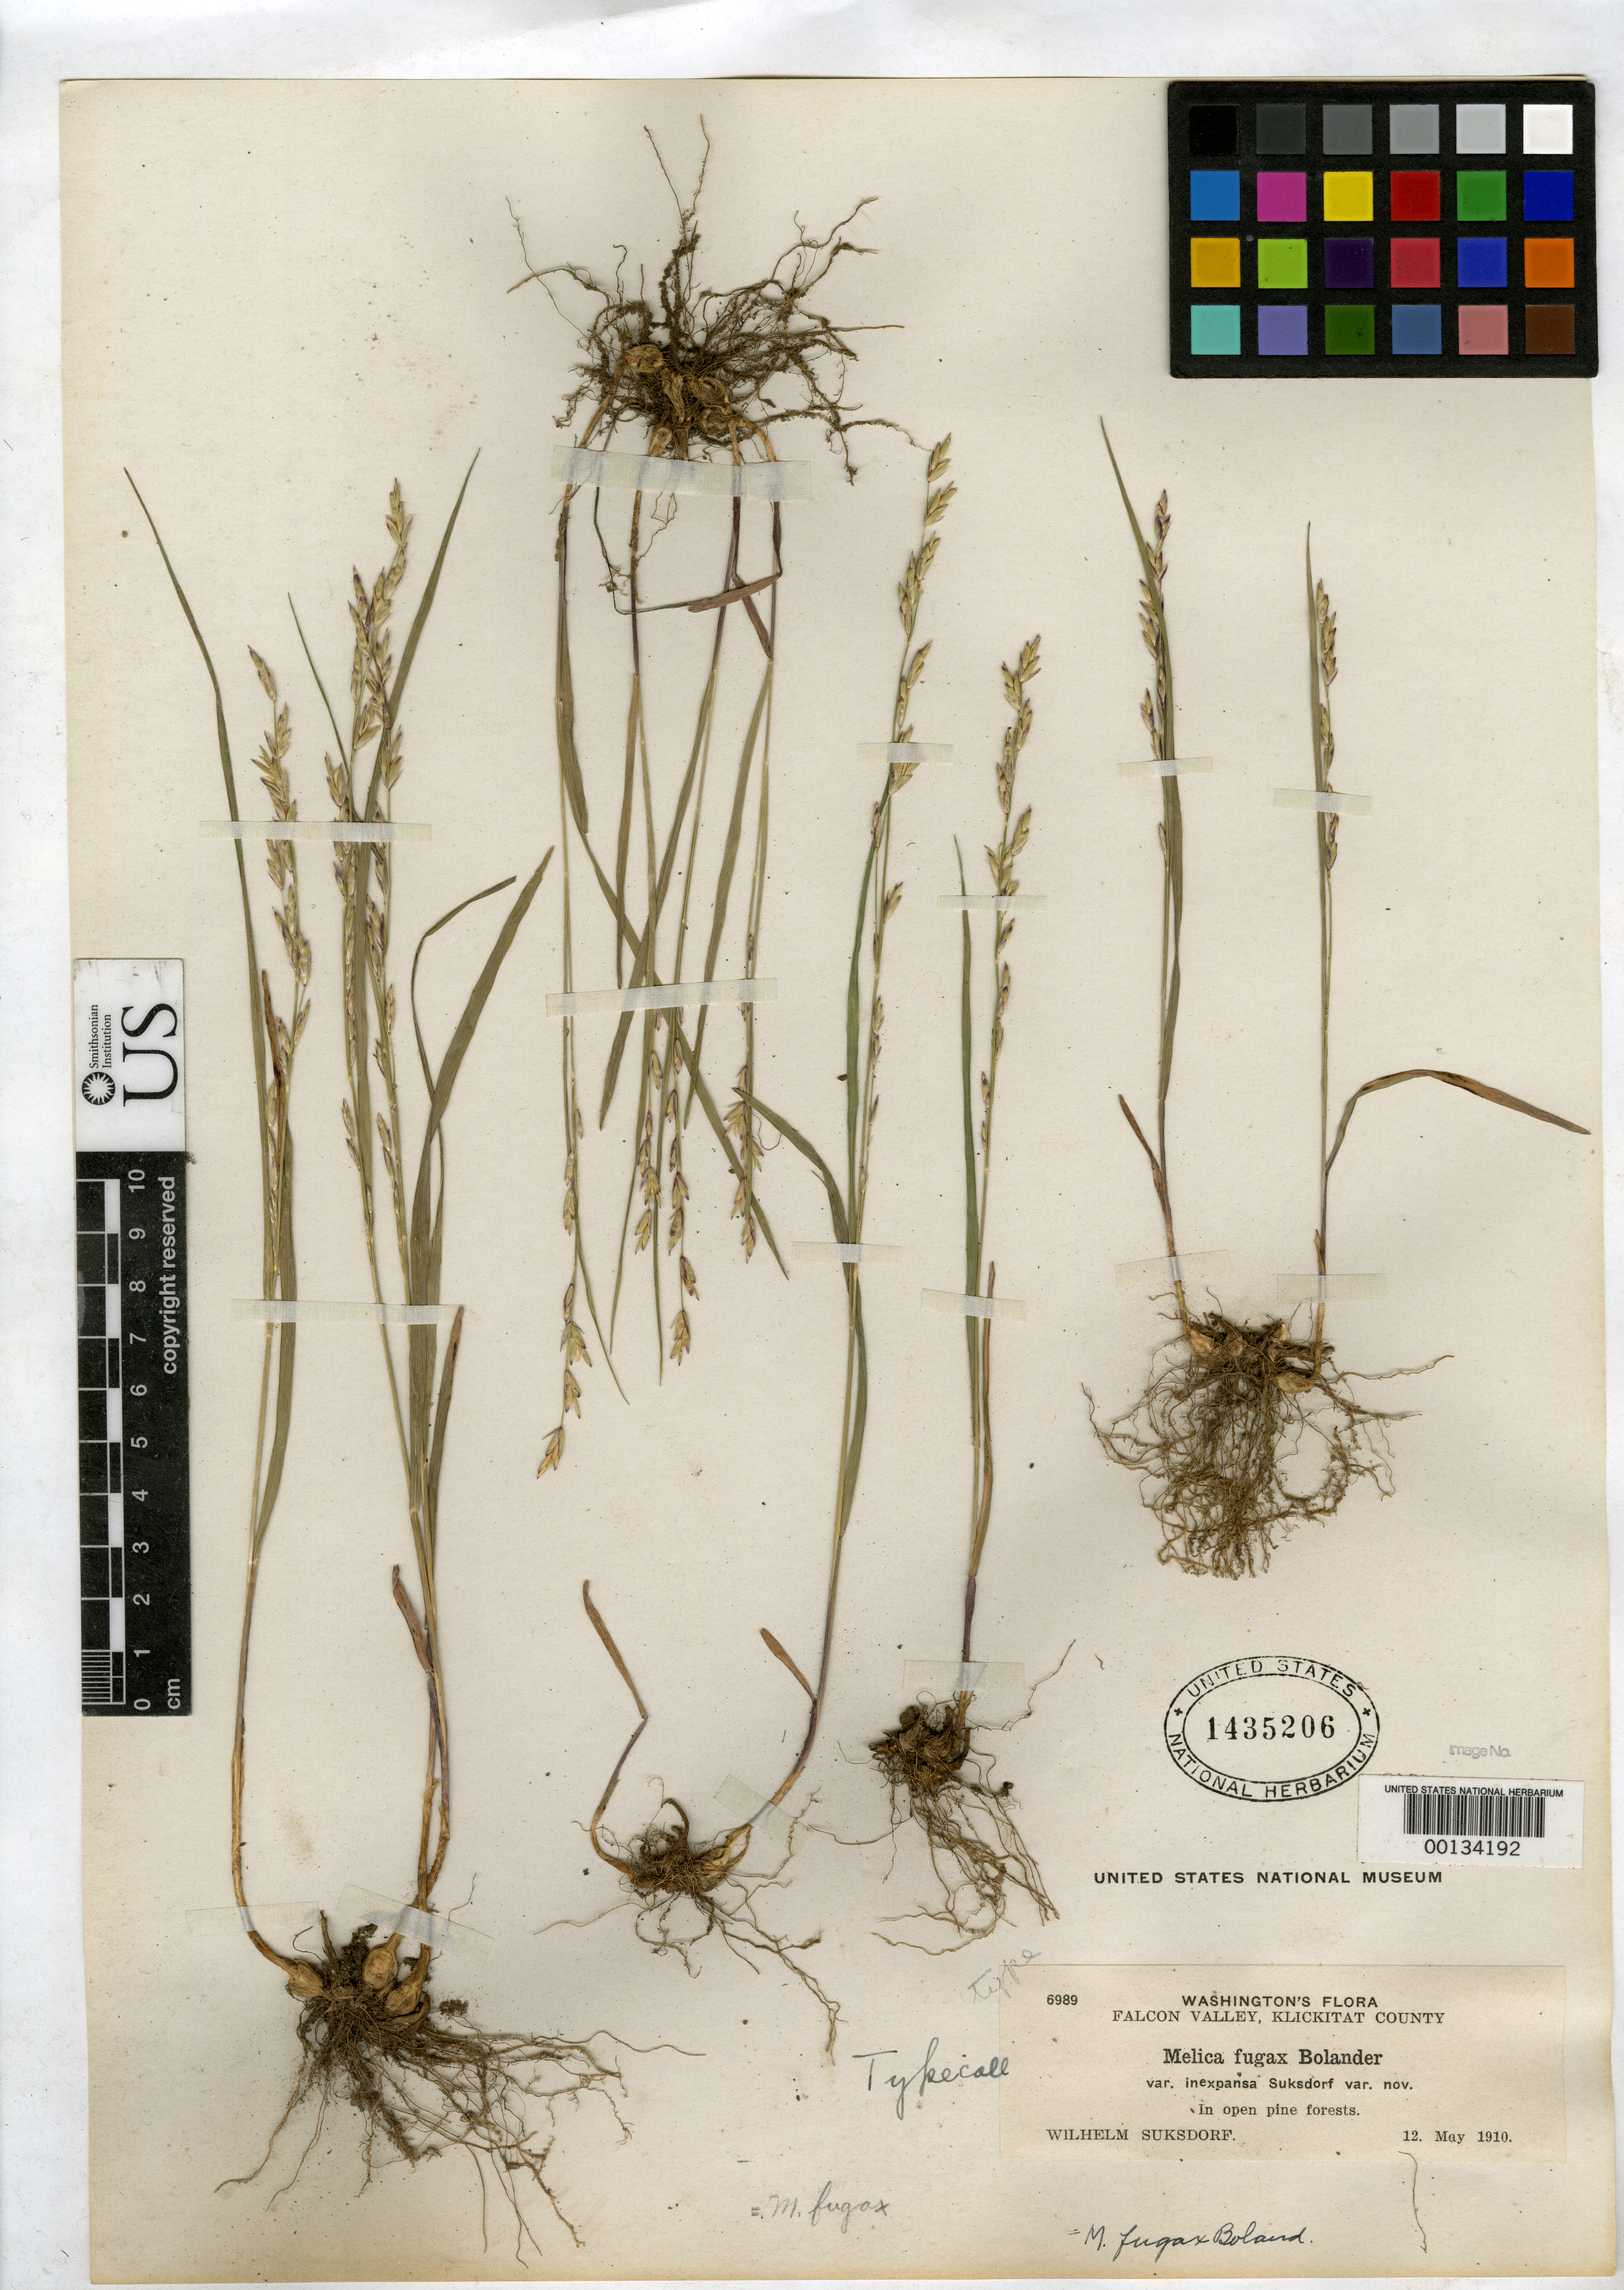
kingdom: Plantae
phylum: Tracheophyta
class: Liliopsida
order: Poales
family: Poaceae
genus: Melica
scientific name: Melica fugax var. inexpansa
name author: Suksd.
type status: Isotype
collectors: W. N. Suksdorf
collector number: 6989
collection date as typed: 12 May 1910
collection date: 1910-05-12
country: United States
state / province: Washington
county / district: Klickitat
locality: Falcon Valley.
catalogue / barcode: US 1435206